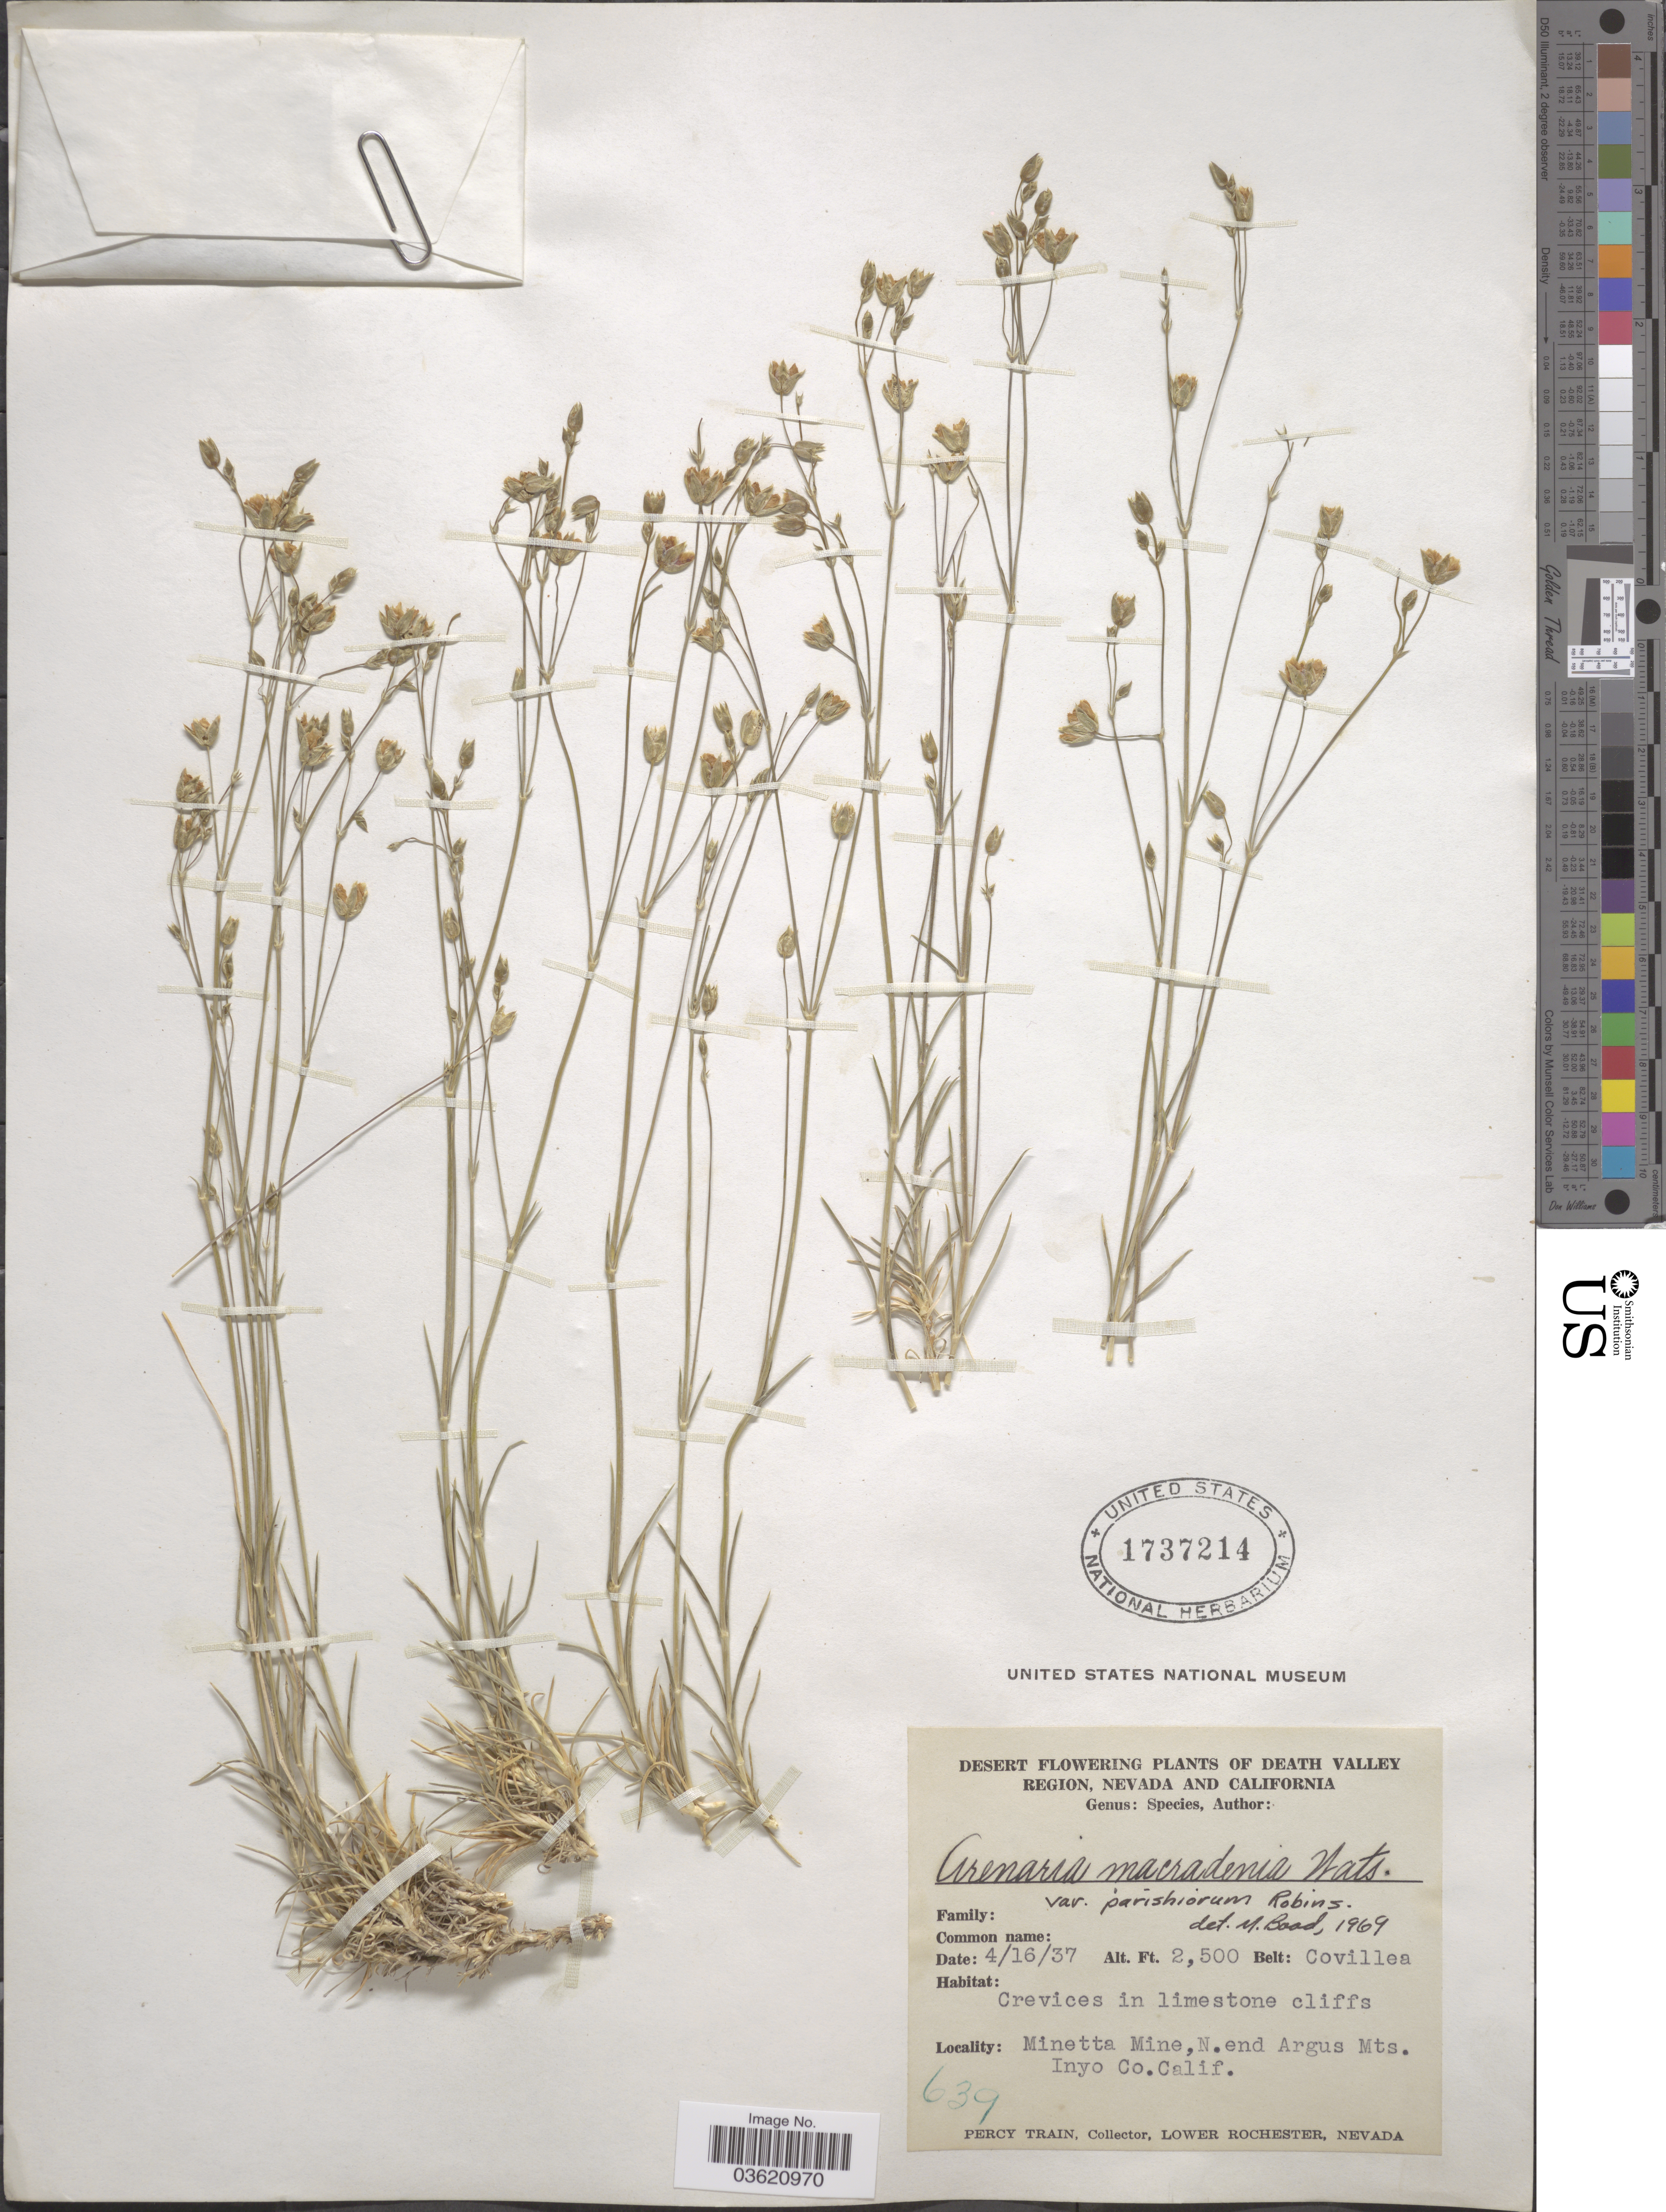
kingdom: Plantae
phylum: Tracheophyta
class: Magnoliopsida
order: Caryophyllales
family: Caryophyllaceae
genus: Eremogone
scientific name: Eremogone macradenia var. macradenia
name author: (S. Watson) Ikonn.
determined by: U.S. National Herbarium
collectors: P. Train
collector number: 639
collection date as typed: Transcribed d/m/y: 16/4/37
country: United States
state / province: California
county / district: Inyo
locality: Desert. Death Valley Region. Minetta Mine, N. end Argus Mts. Inyo Co.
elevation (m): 762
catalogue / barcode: US 1737214